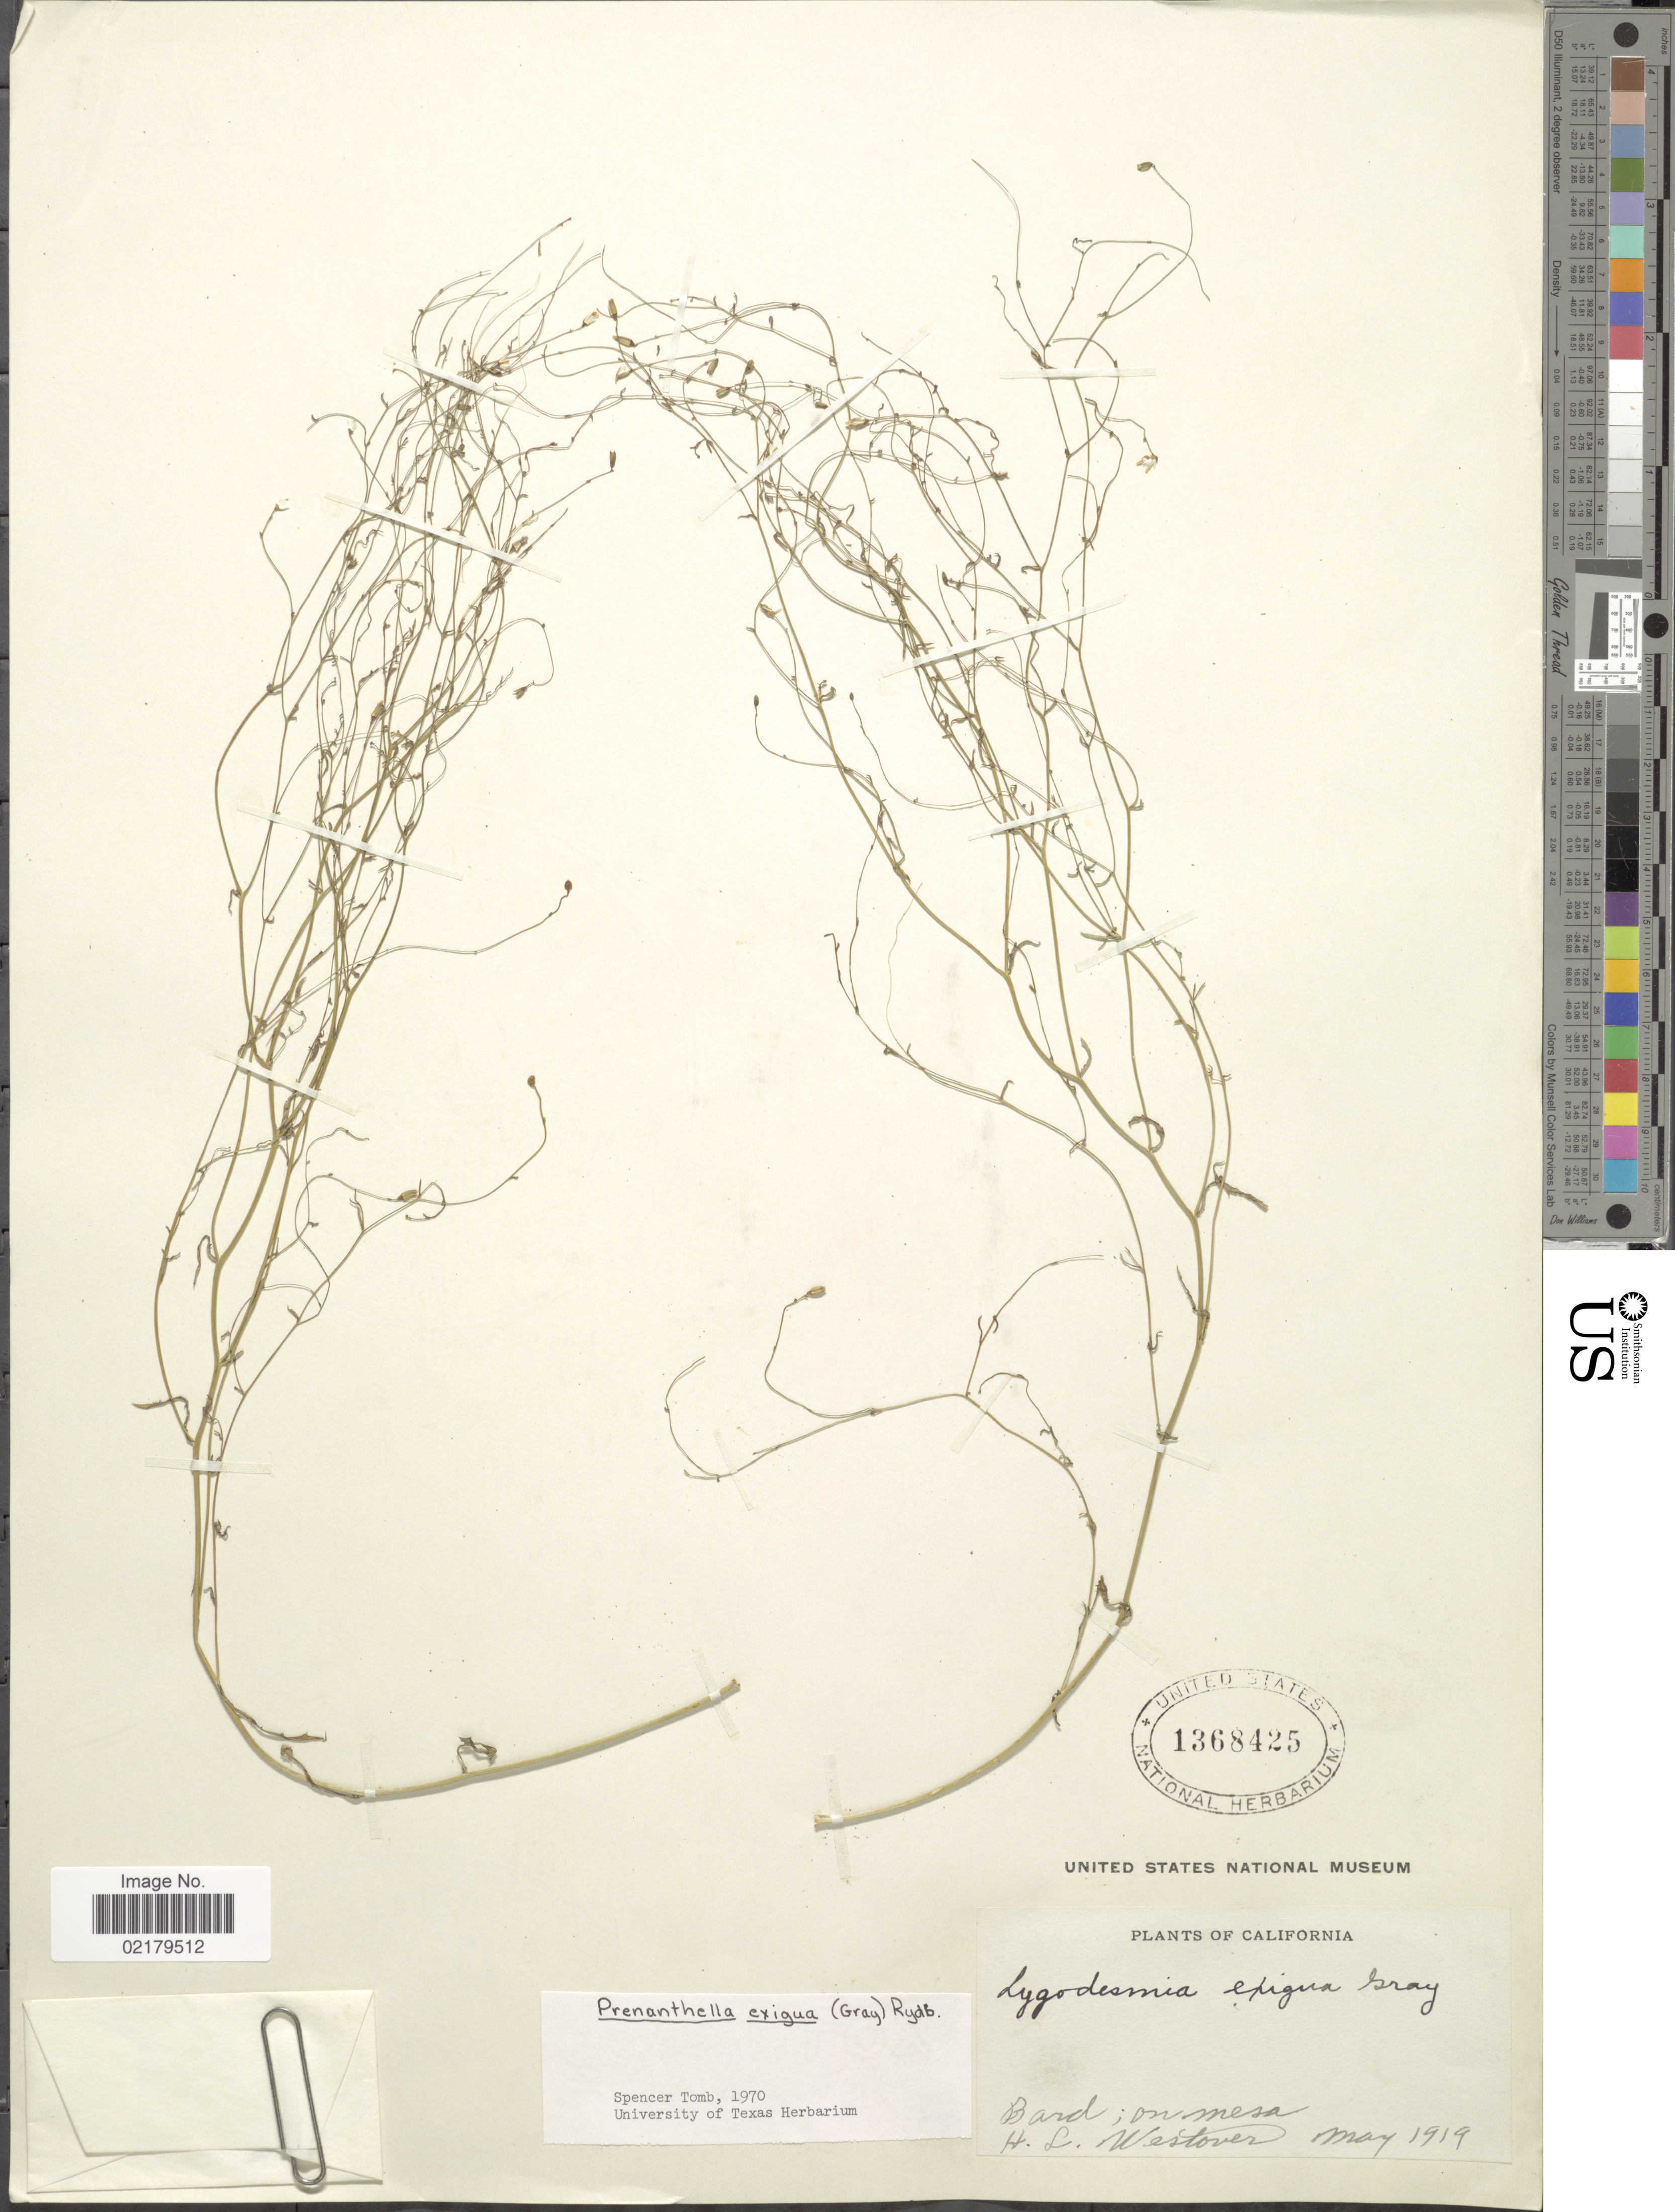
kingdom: Plantae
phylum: Tracheophyta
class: Magnoliopsida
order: Asterales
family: Asteraceae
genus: Prenanthella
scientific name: Prenanthella exigua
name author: (A. Gray) Rydb.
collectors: H. Westover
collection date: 1919-05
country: United States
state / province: California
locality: Bard; on mesa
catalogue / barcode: US 1368425